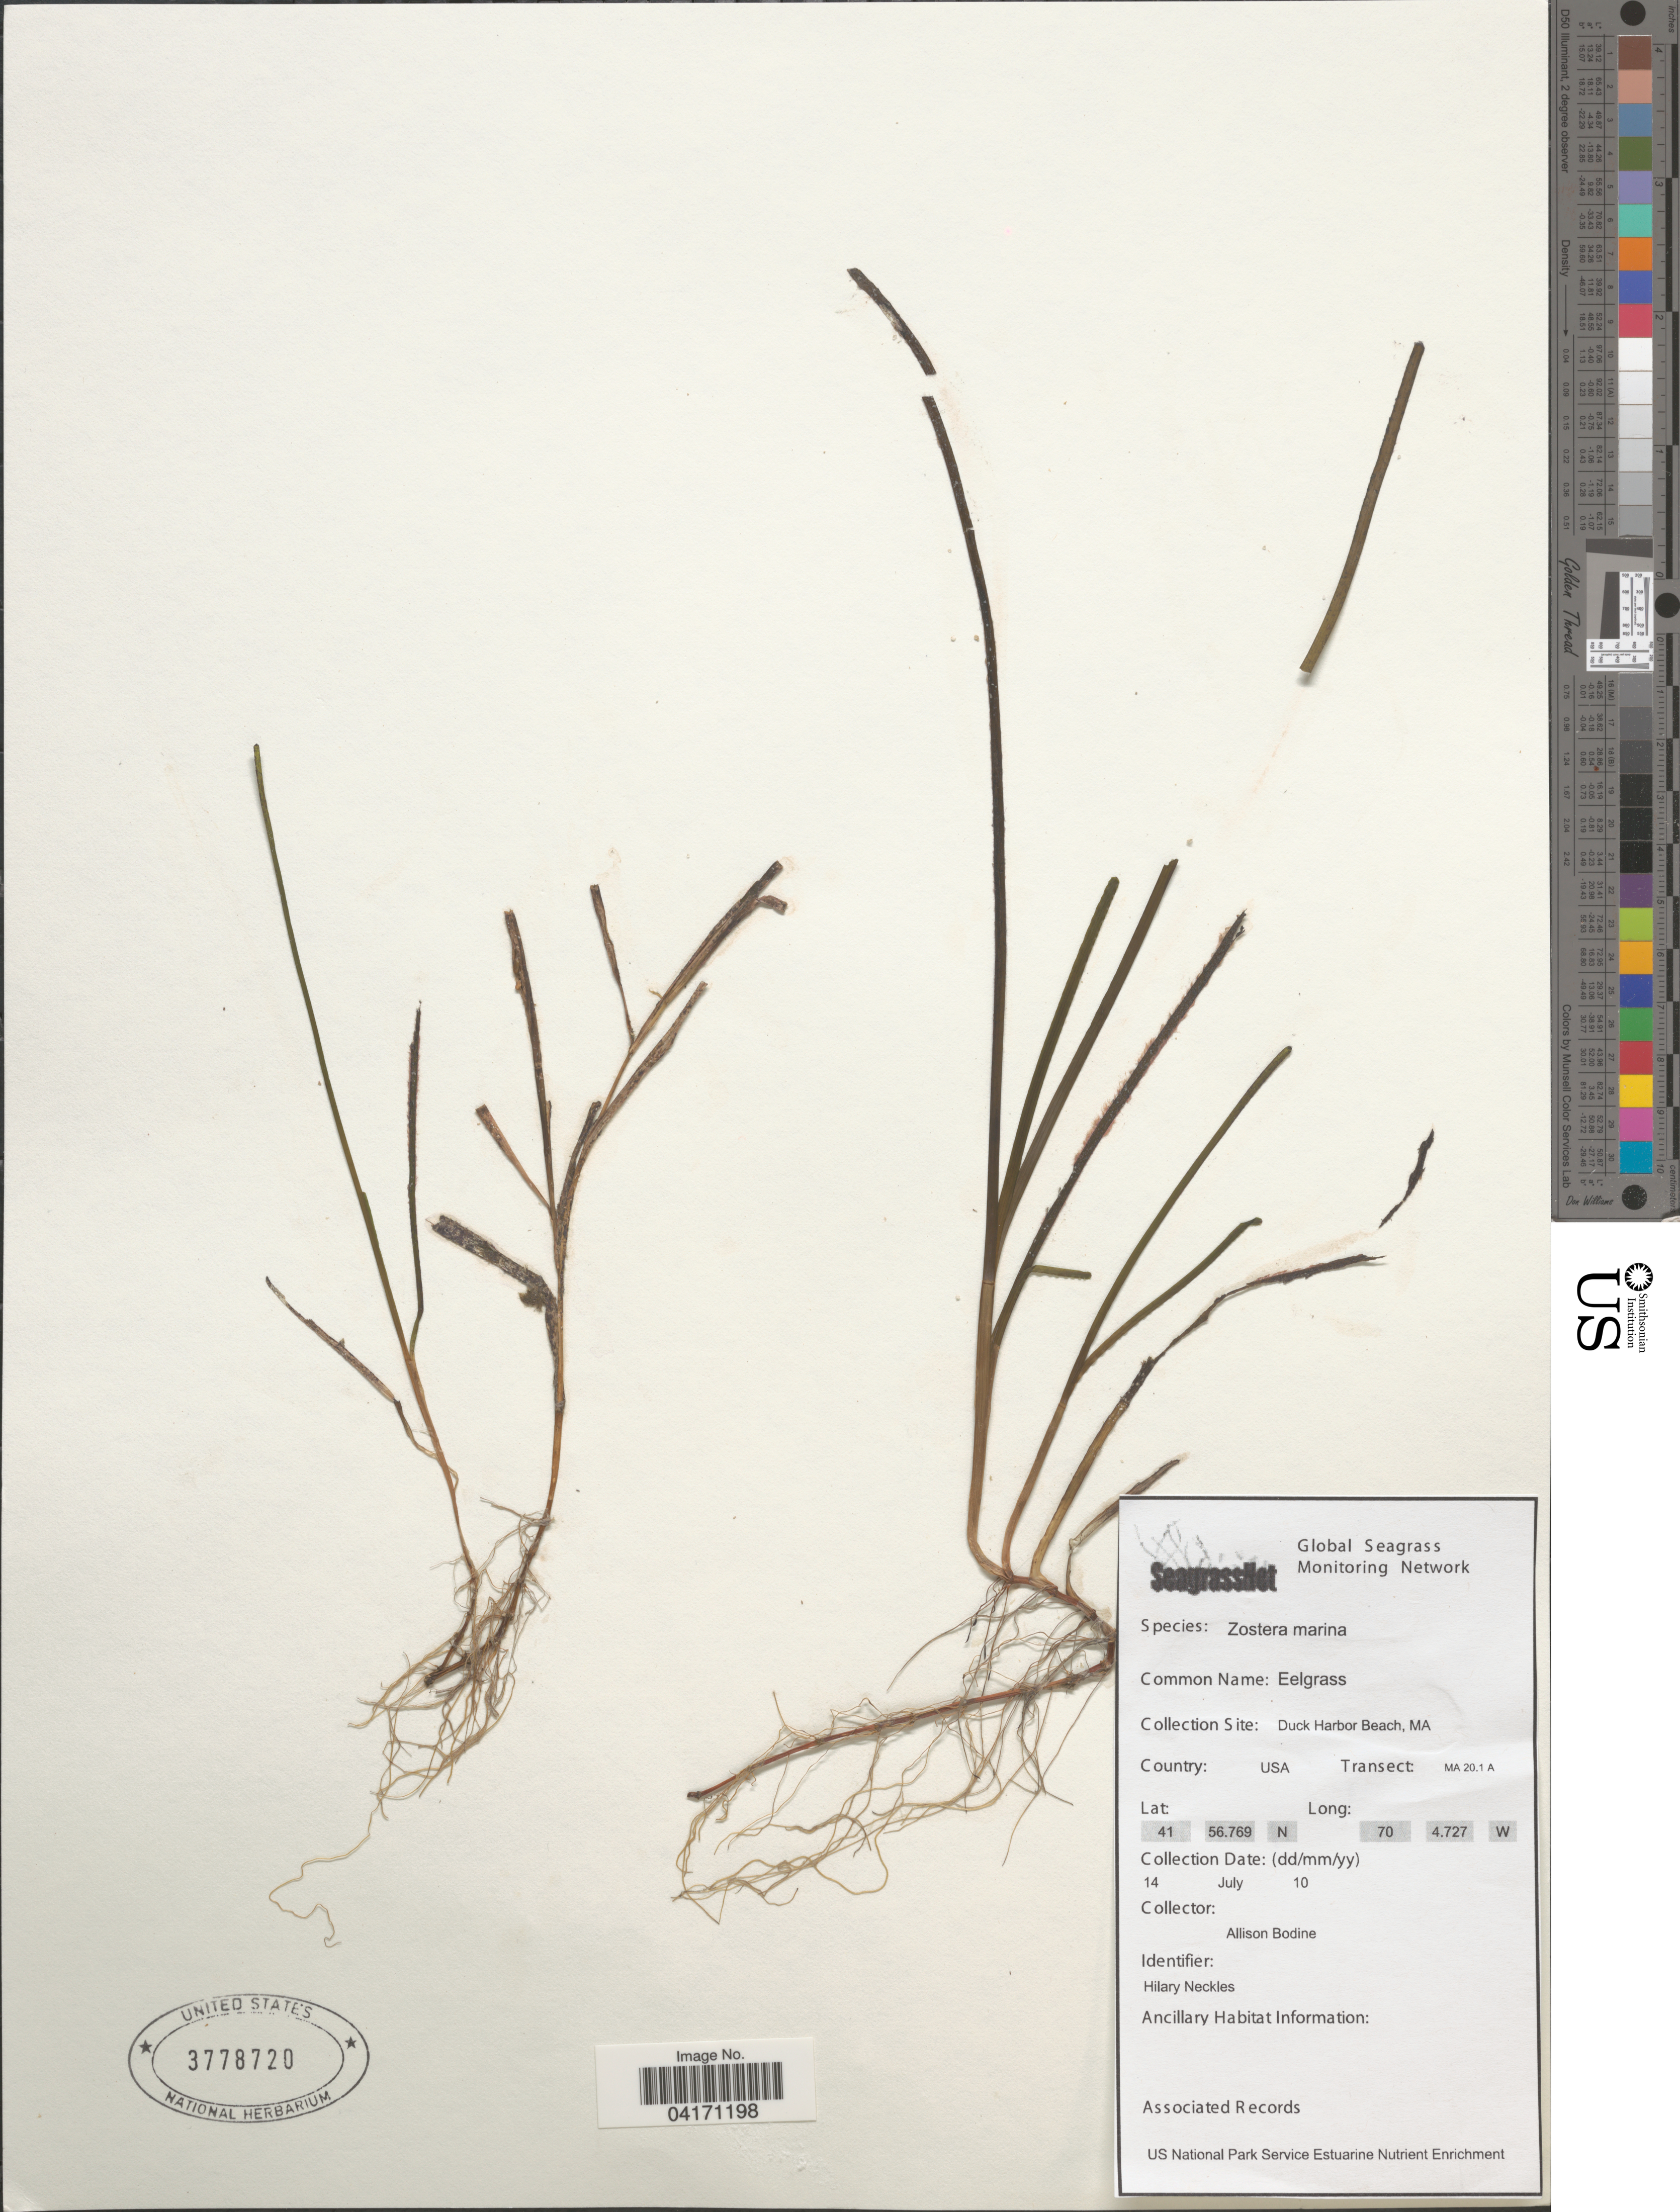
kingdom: Plantae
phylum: Tracheophyta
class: Liliopsida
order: Alismatales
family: Zosteraceae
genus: Zostera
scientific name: Zostera marina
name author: L.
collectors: A. Bodine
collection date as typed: Transcribed d/m/y: 14/7/10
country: United States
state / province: Massachusetts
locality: Duck Harbor Beach. Transect: MA 20.1 A.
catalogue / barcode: US 3778720